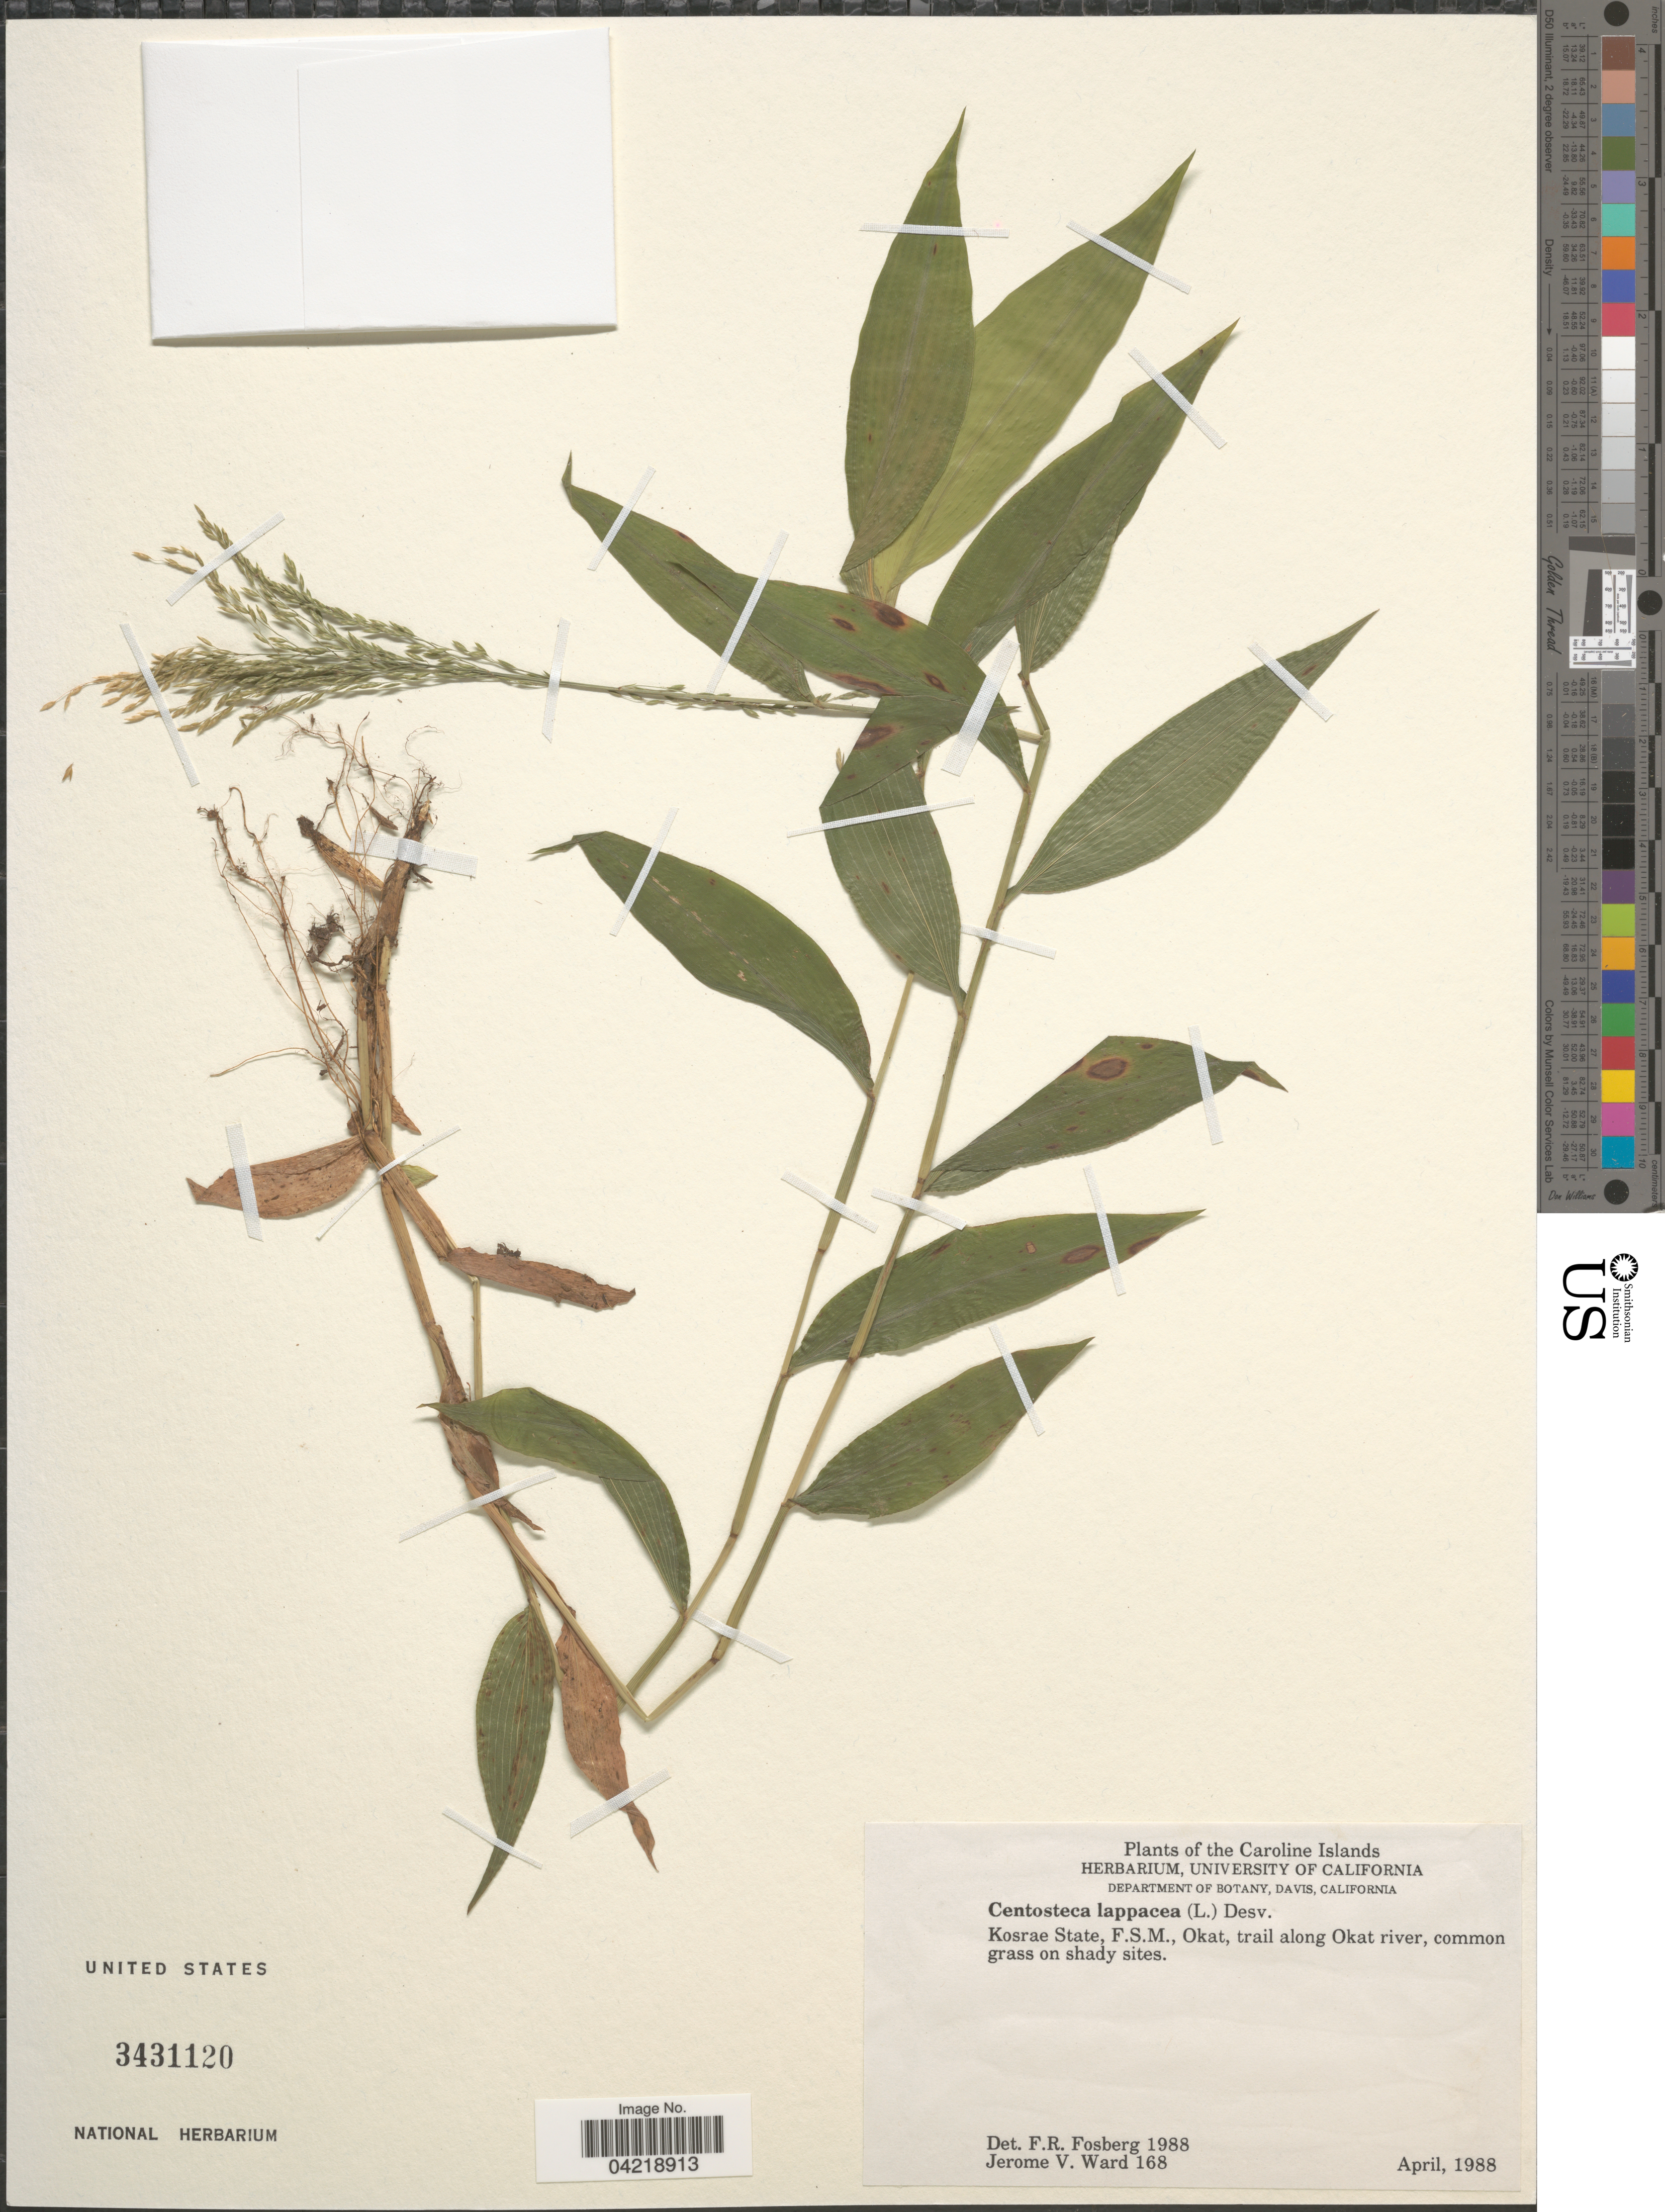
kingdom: Plantae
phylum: Tracheophyta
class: Liliopsida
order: Poales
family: Poaceae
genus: Centotheca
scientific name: Centotheca lappacea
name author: (L.) Desv.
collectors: J. V. Ward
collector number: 168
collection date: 1988-04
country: Micronesia, Federated States of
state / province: Kosrae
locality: Caroline Islands. Kosrae State, F. S. M., Okat, trail along Okat river.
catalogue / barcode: US 3431120